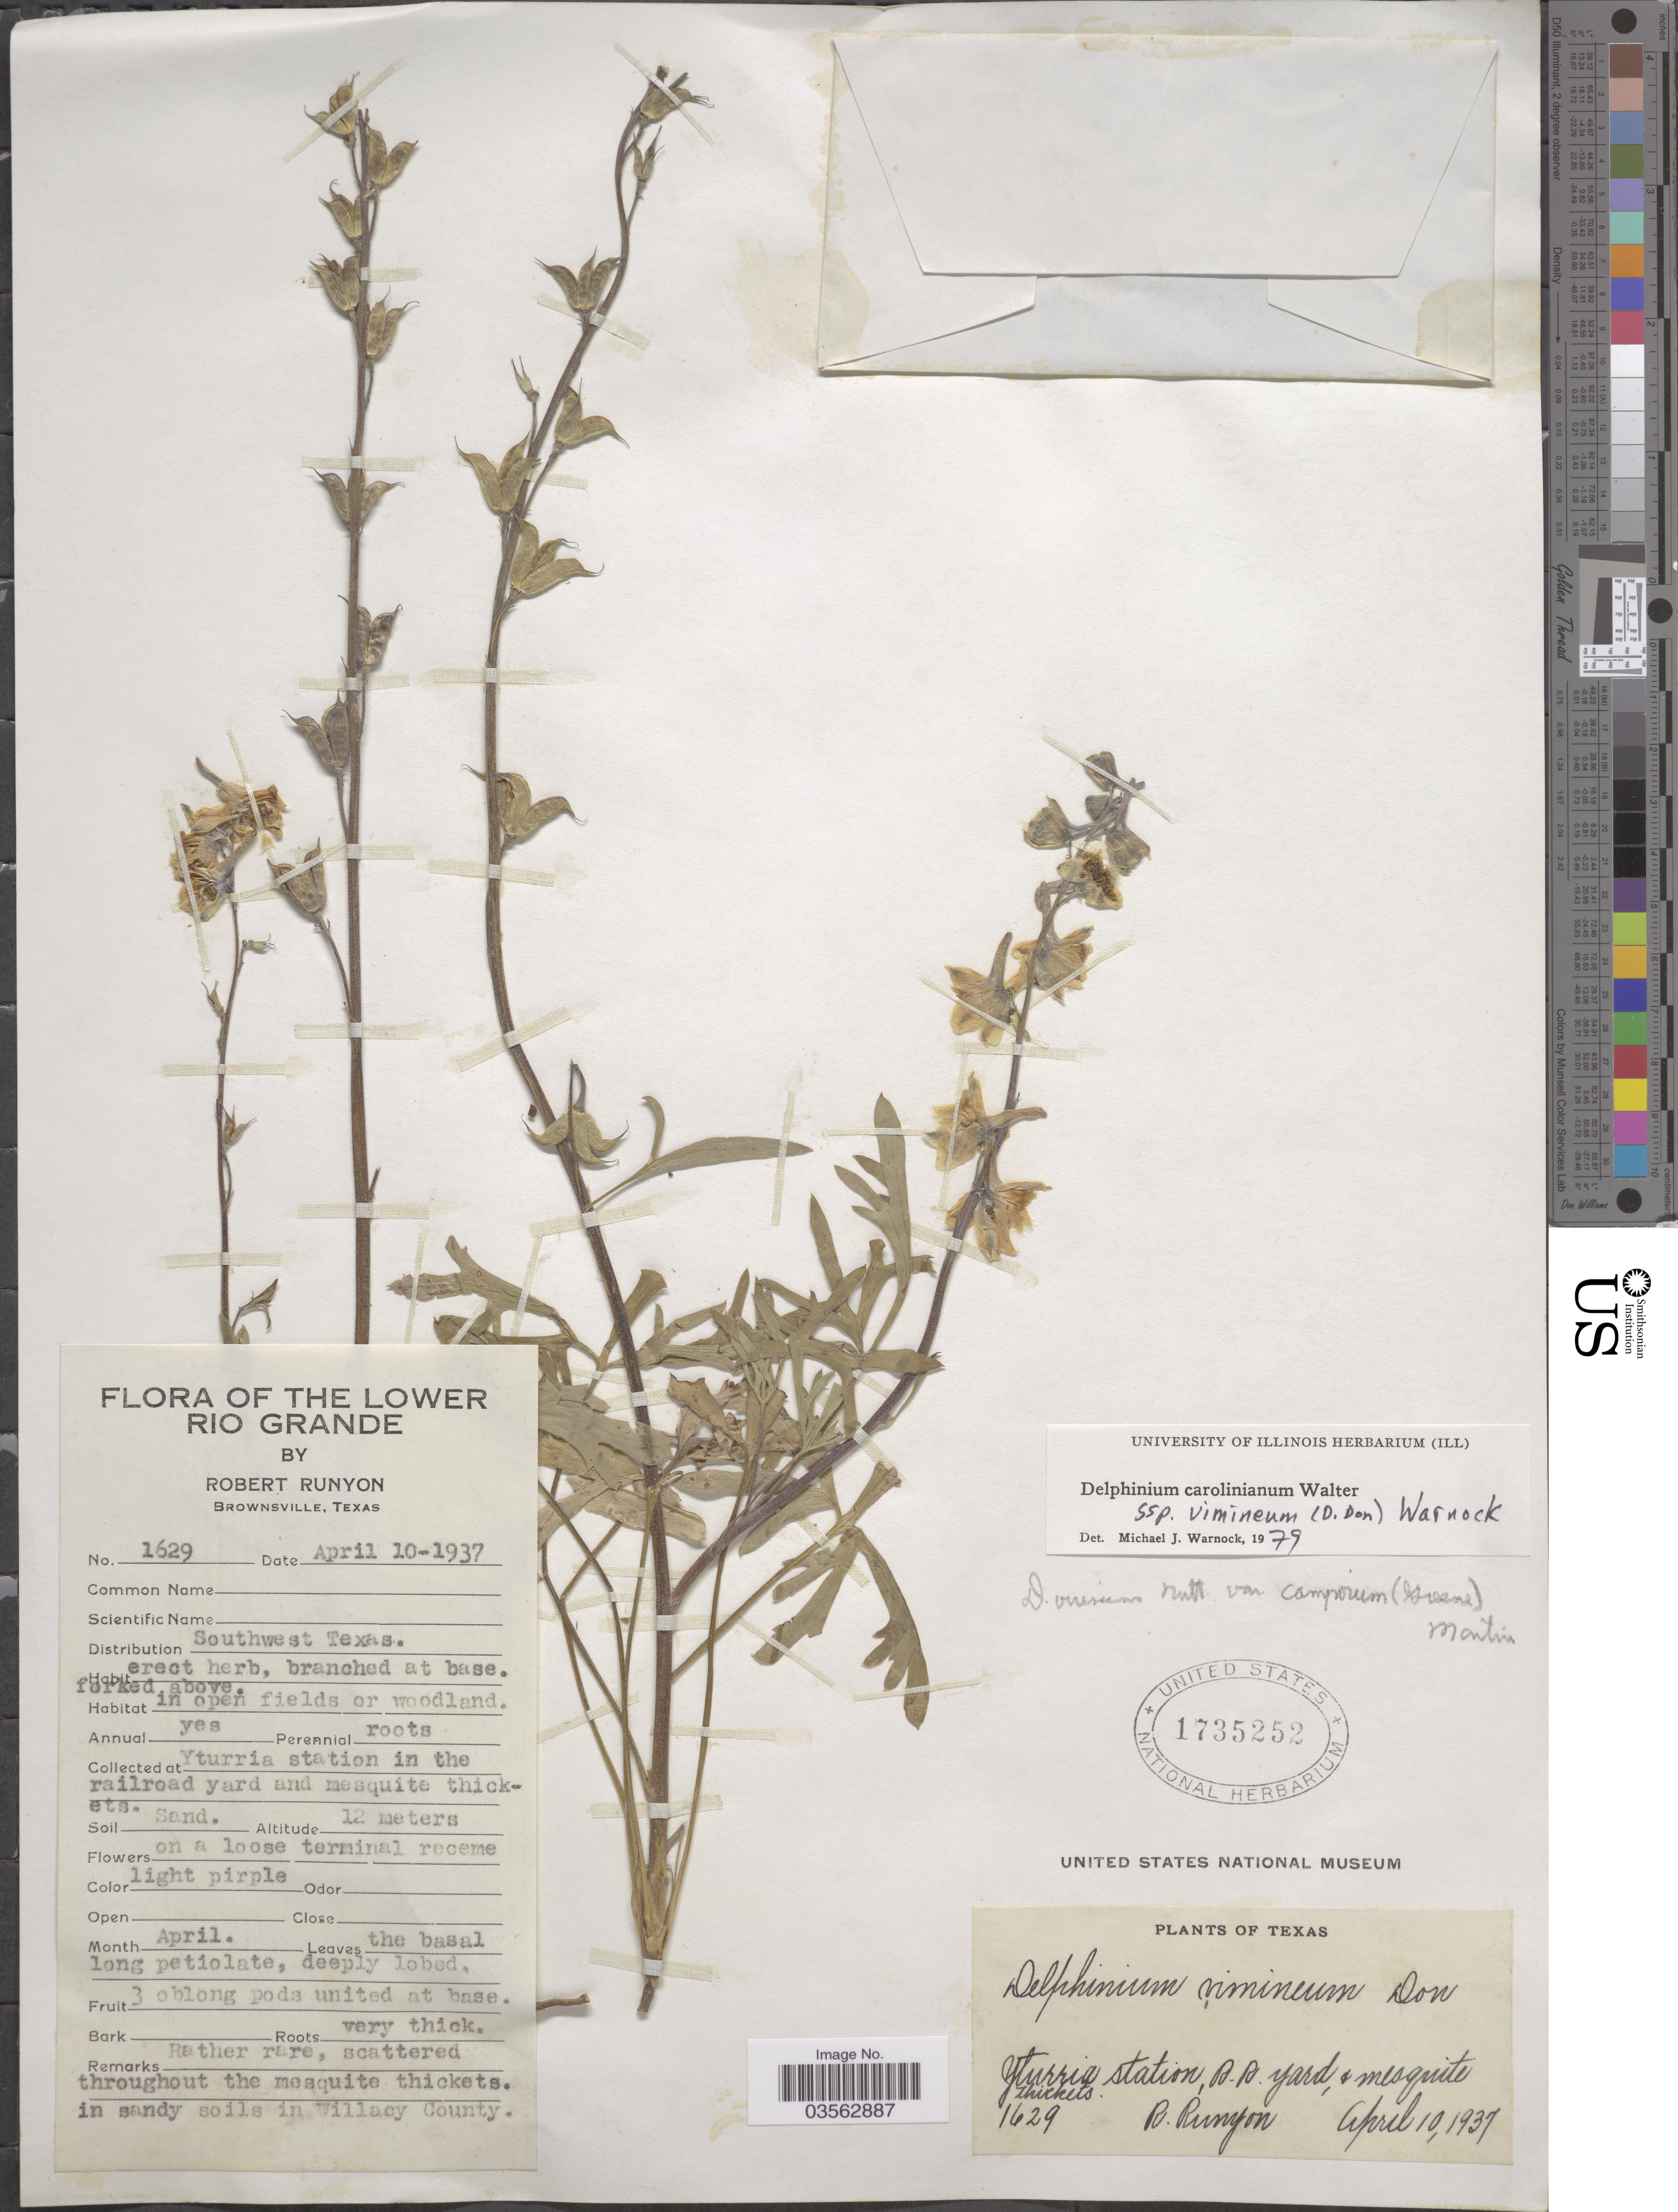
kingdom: Plantae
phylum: Tracheophyta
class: Magnoliopsida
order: Ranunculales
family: Ranunculaceae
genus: Delphinium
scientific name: Delphinium carolinianum subsp. vimineum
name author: Walter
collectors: R. Runyon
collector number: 1629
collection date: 1937-04-10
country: United States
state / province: Texas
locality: The Lower Rio Grande. Brownsville. Yturria station in the railroad yard and mesquite thickets. In sandy soils in Willacy County.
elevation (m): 12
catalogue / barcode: US 1735252